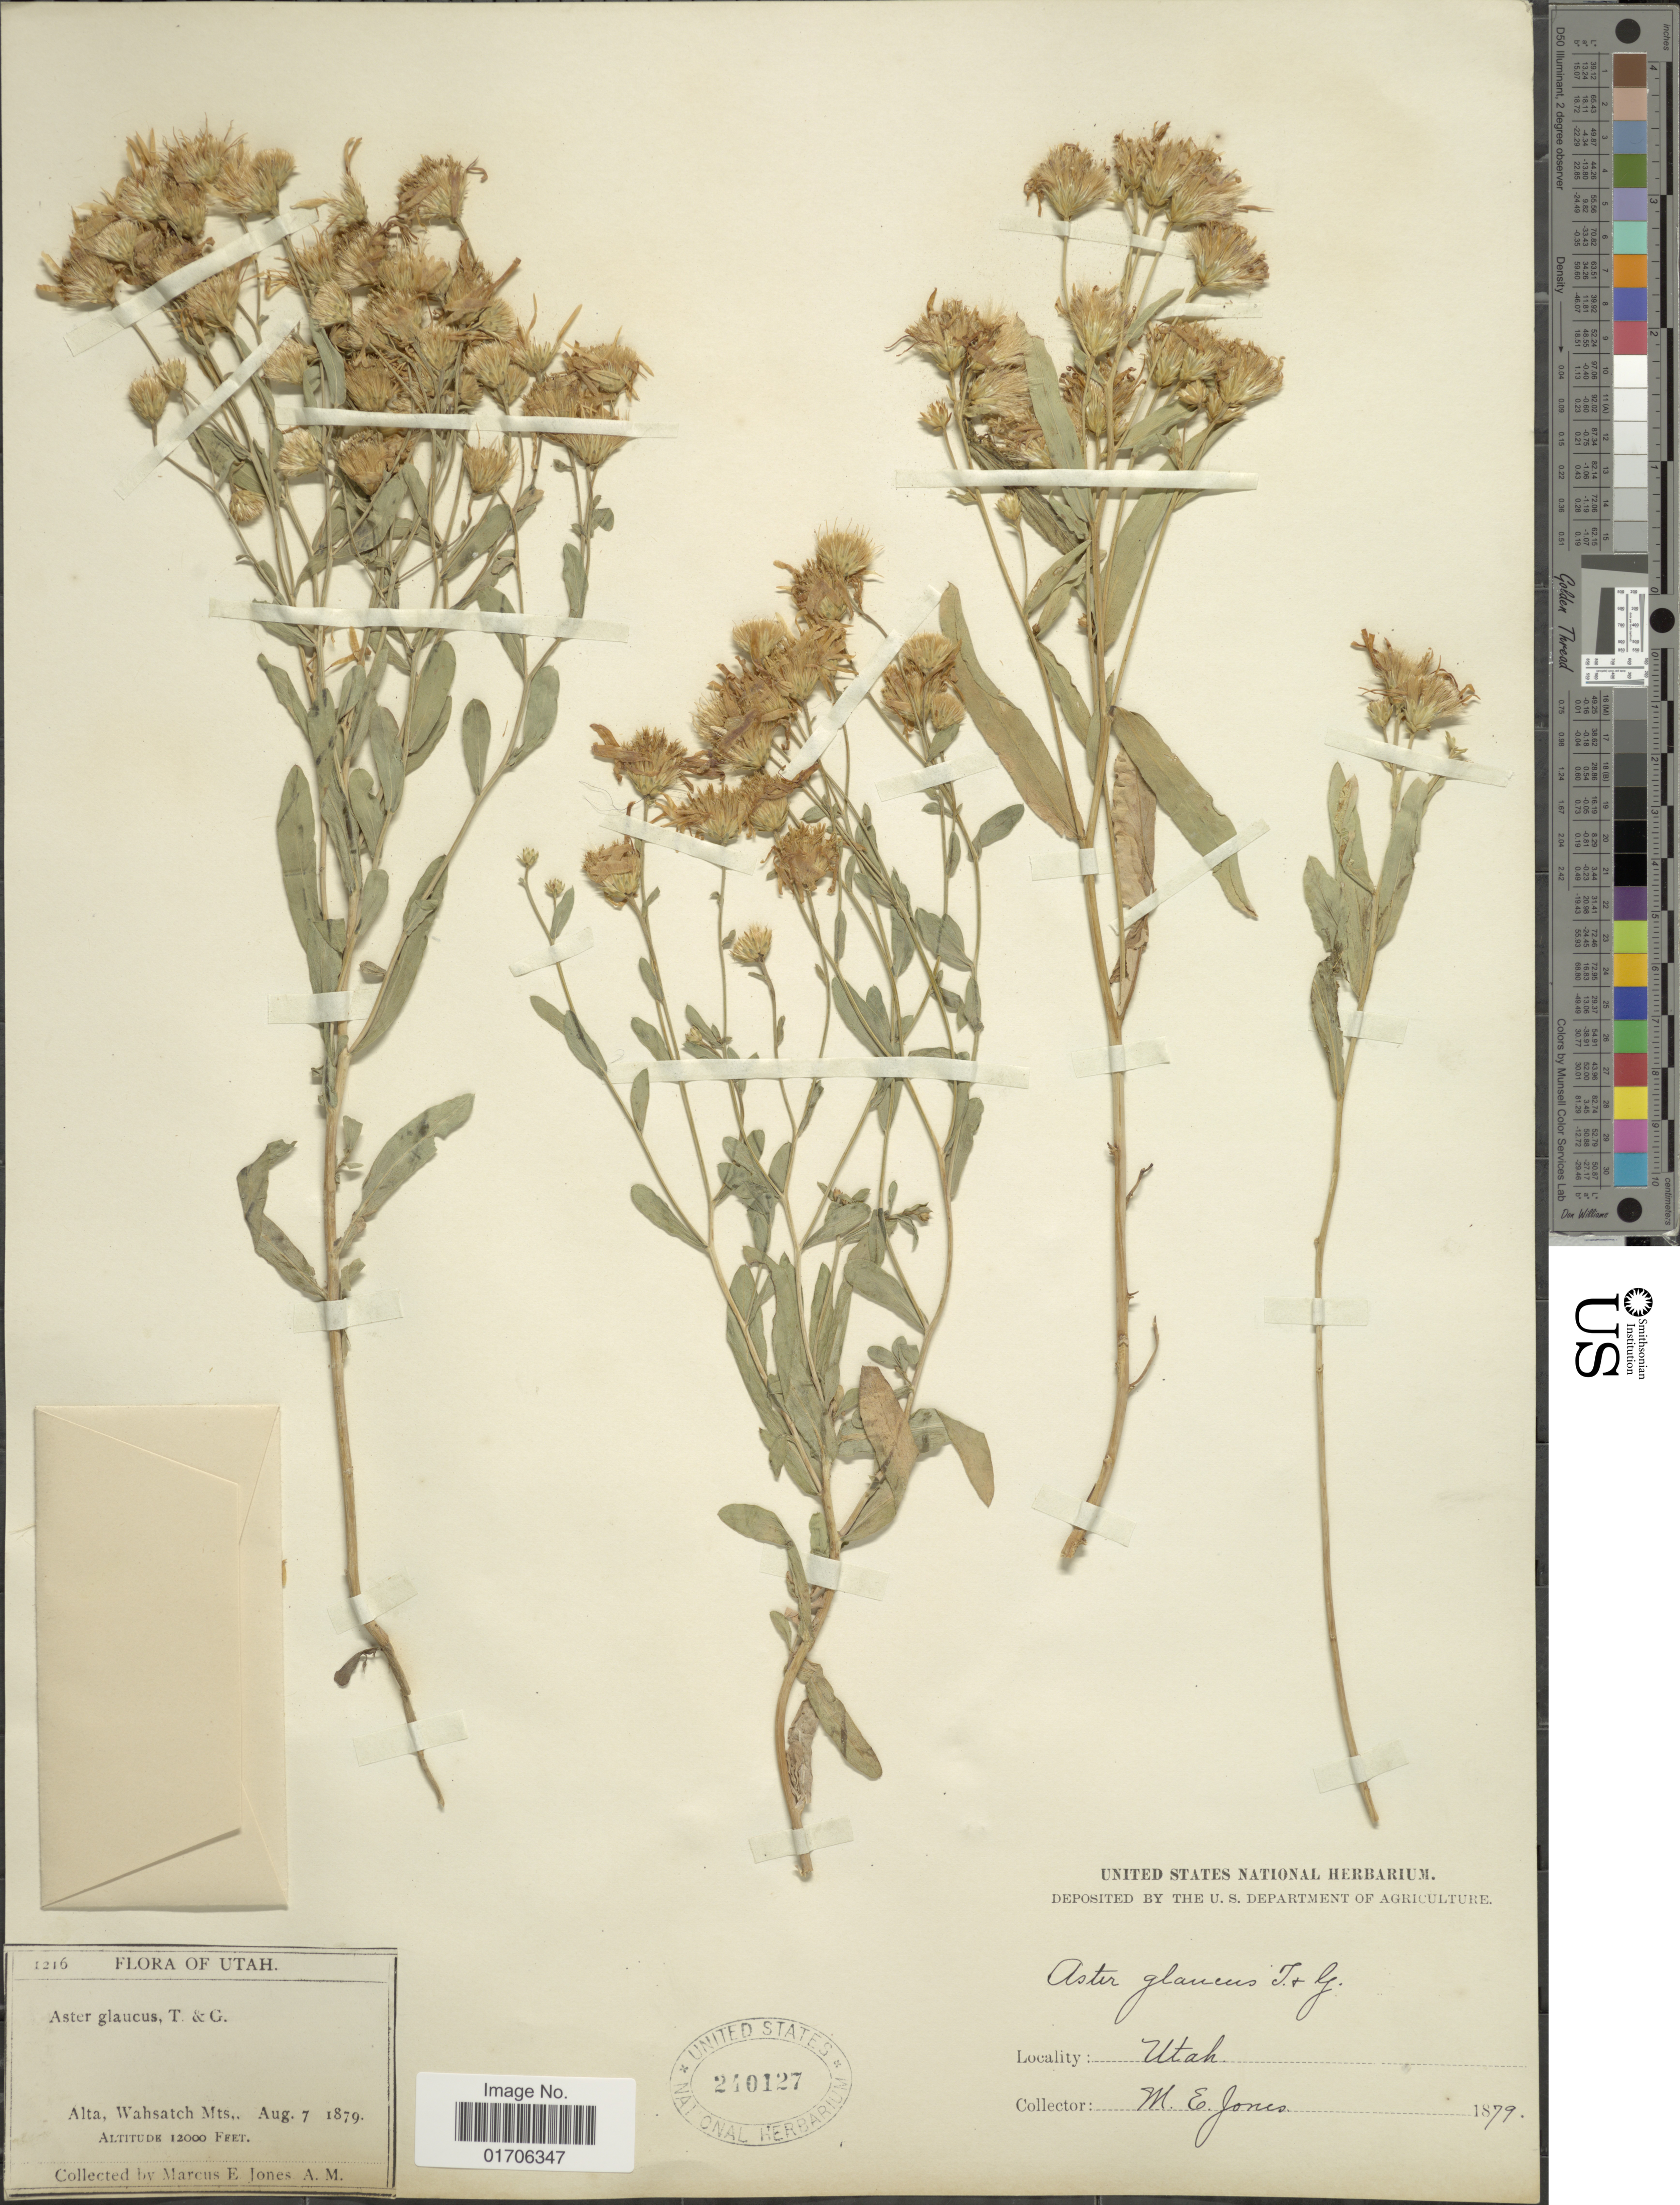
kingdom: Plantae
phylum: Tracheophyta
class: Magnoliopsida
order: Asterales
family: Asteraceae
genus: Eurybia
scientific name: Eurybia glauca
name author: (Nutt.) G.L. Nesom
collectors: M. E. Jones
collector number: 1216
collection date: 1879-08-07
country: United States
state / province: Utah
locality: Utah. Alta, Wahsatch Mts.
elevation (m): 3658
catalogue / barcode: US 240127